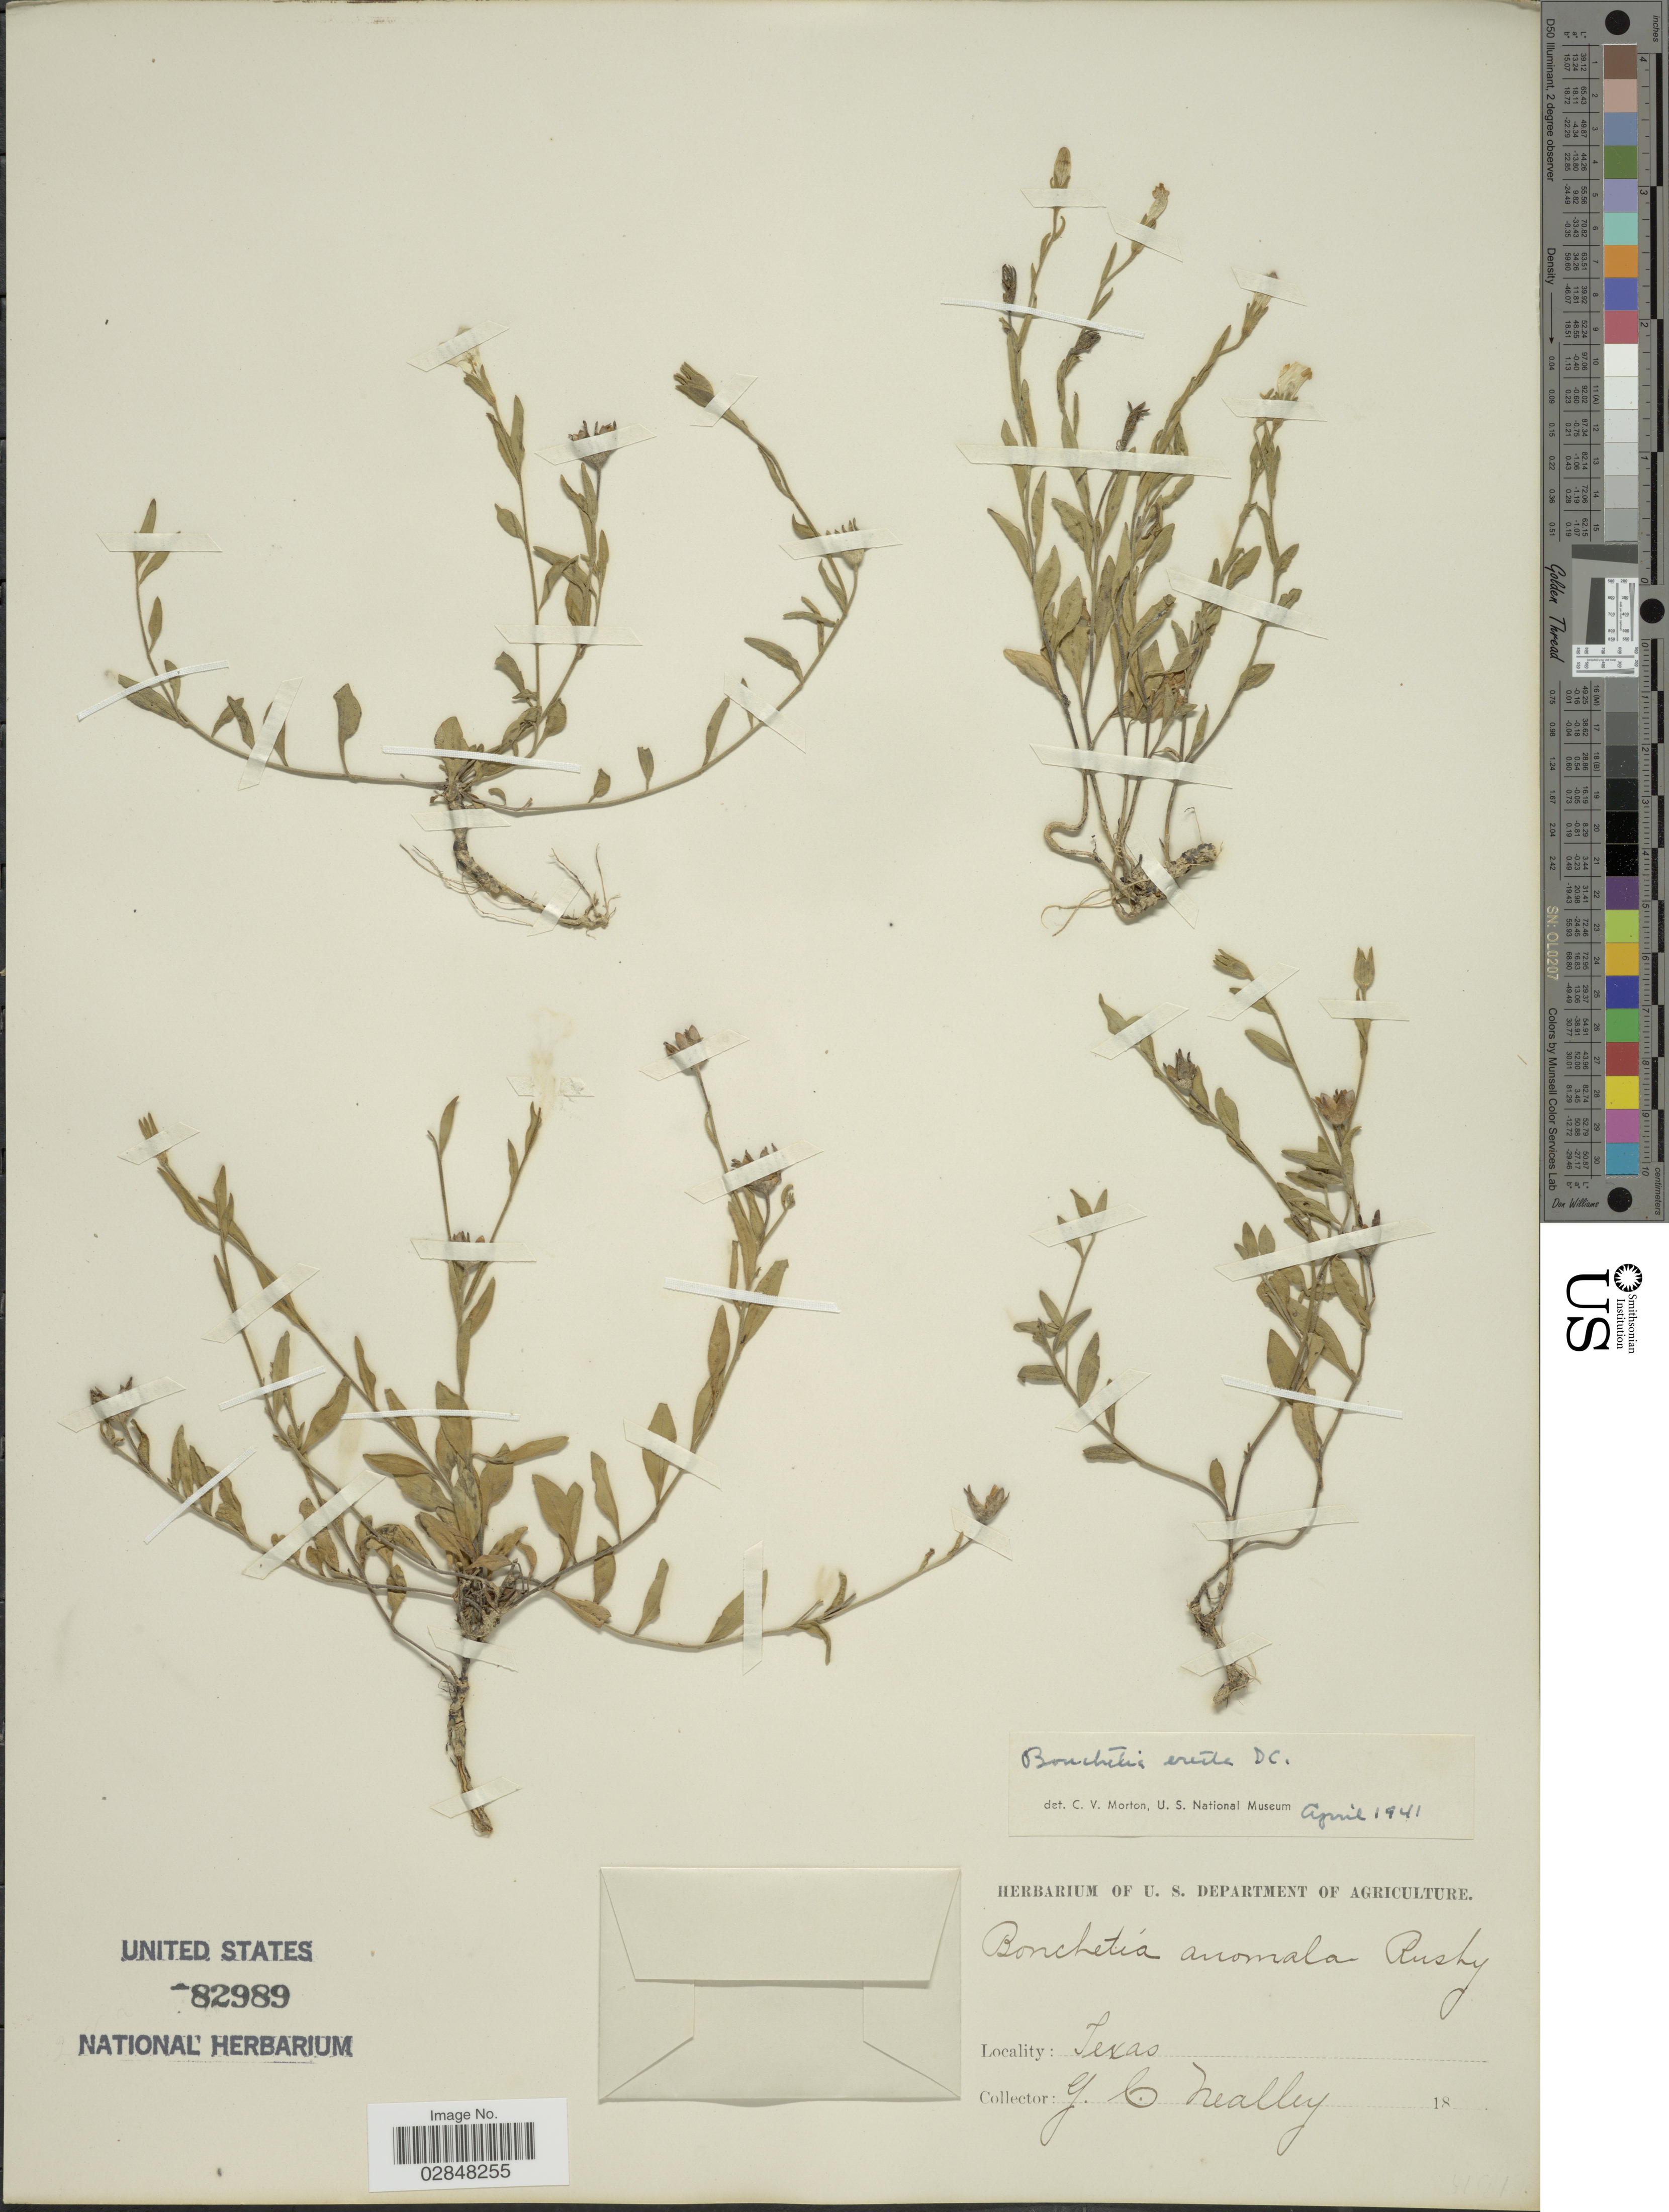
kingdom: Plantae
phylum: Tracheophyta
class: Magnoliopsida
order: Solanales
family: Solanaceae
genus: Bouchetia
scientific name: Bouchetia erecta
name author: DC.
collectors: G. C. Nealley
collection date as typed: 18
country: United States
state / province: Texas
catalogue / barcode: US 82989